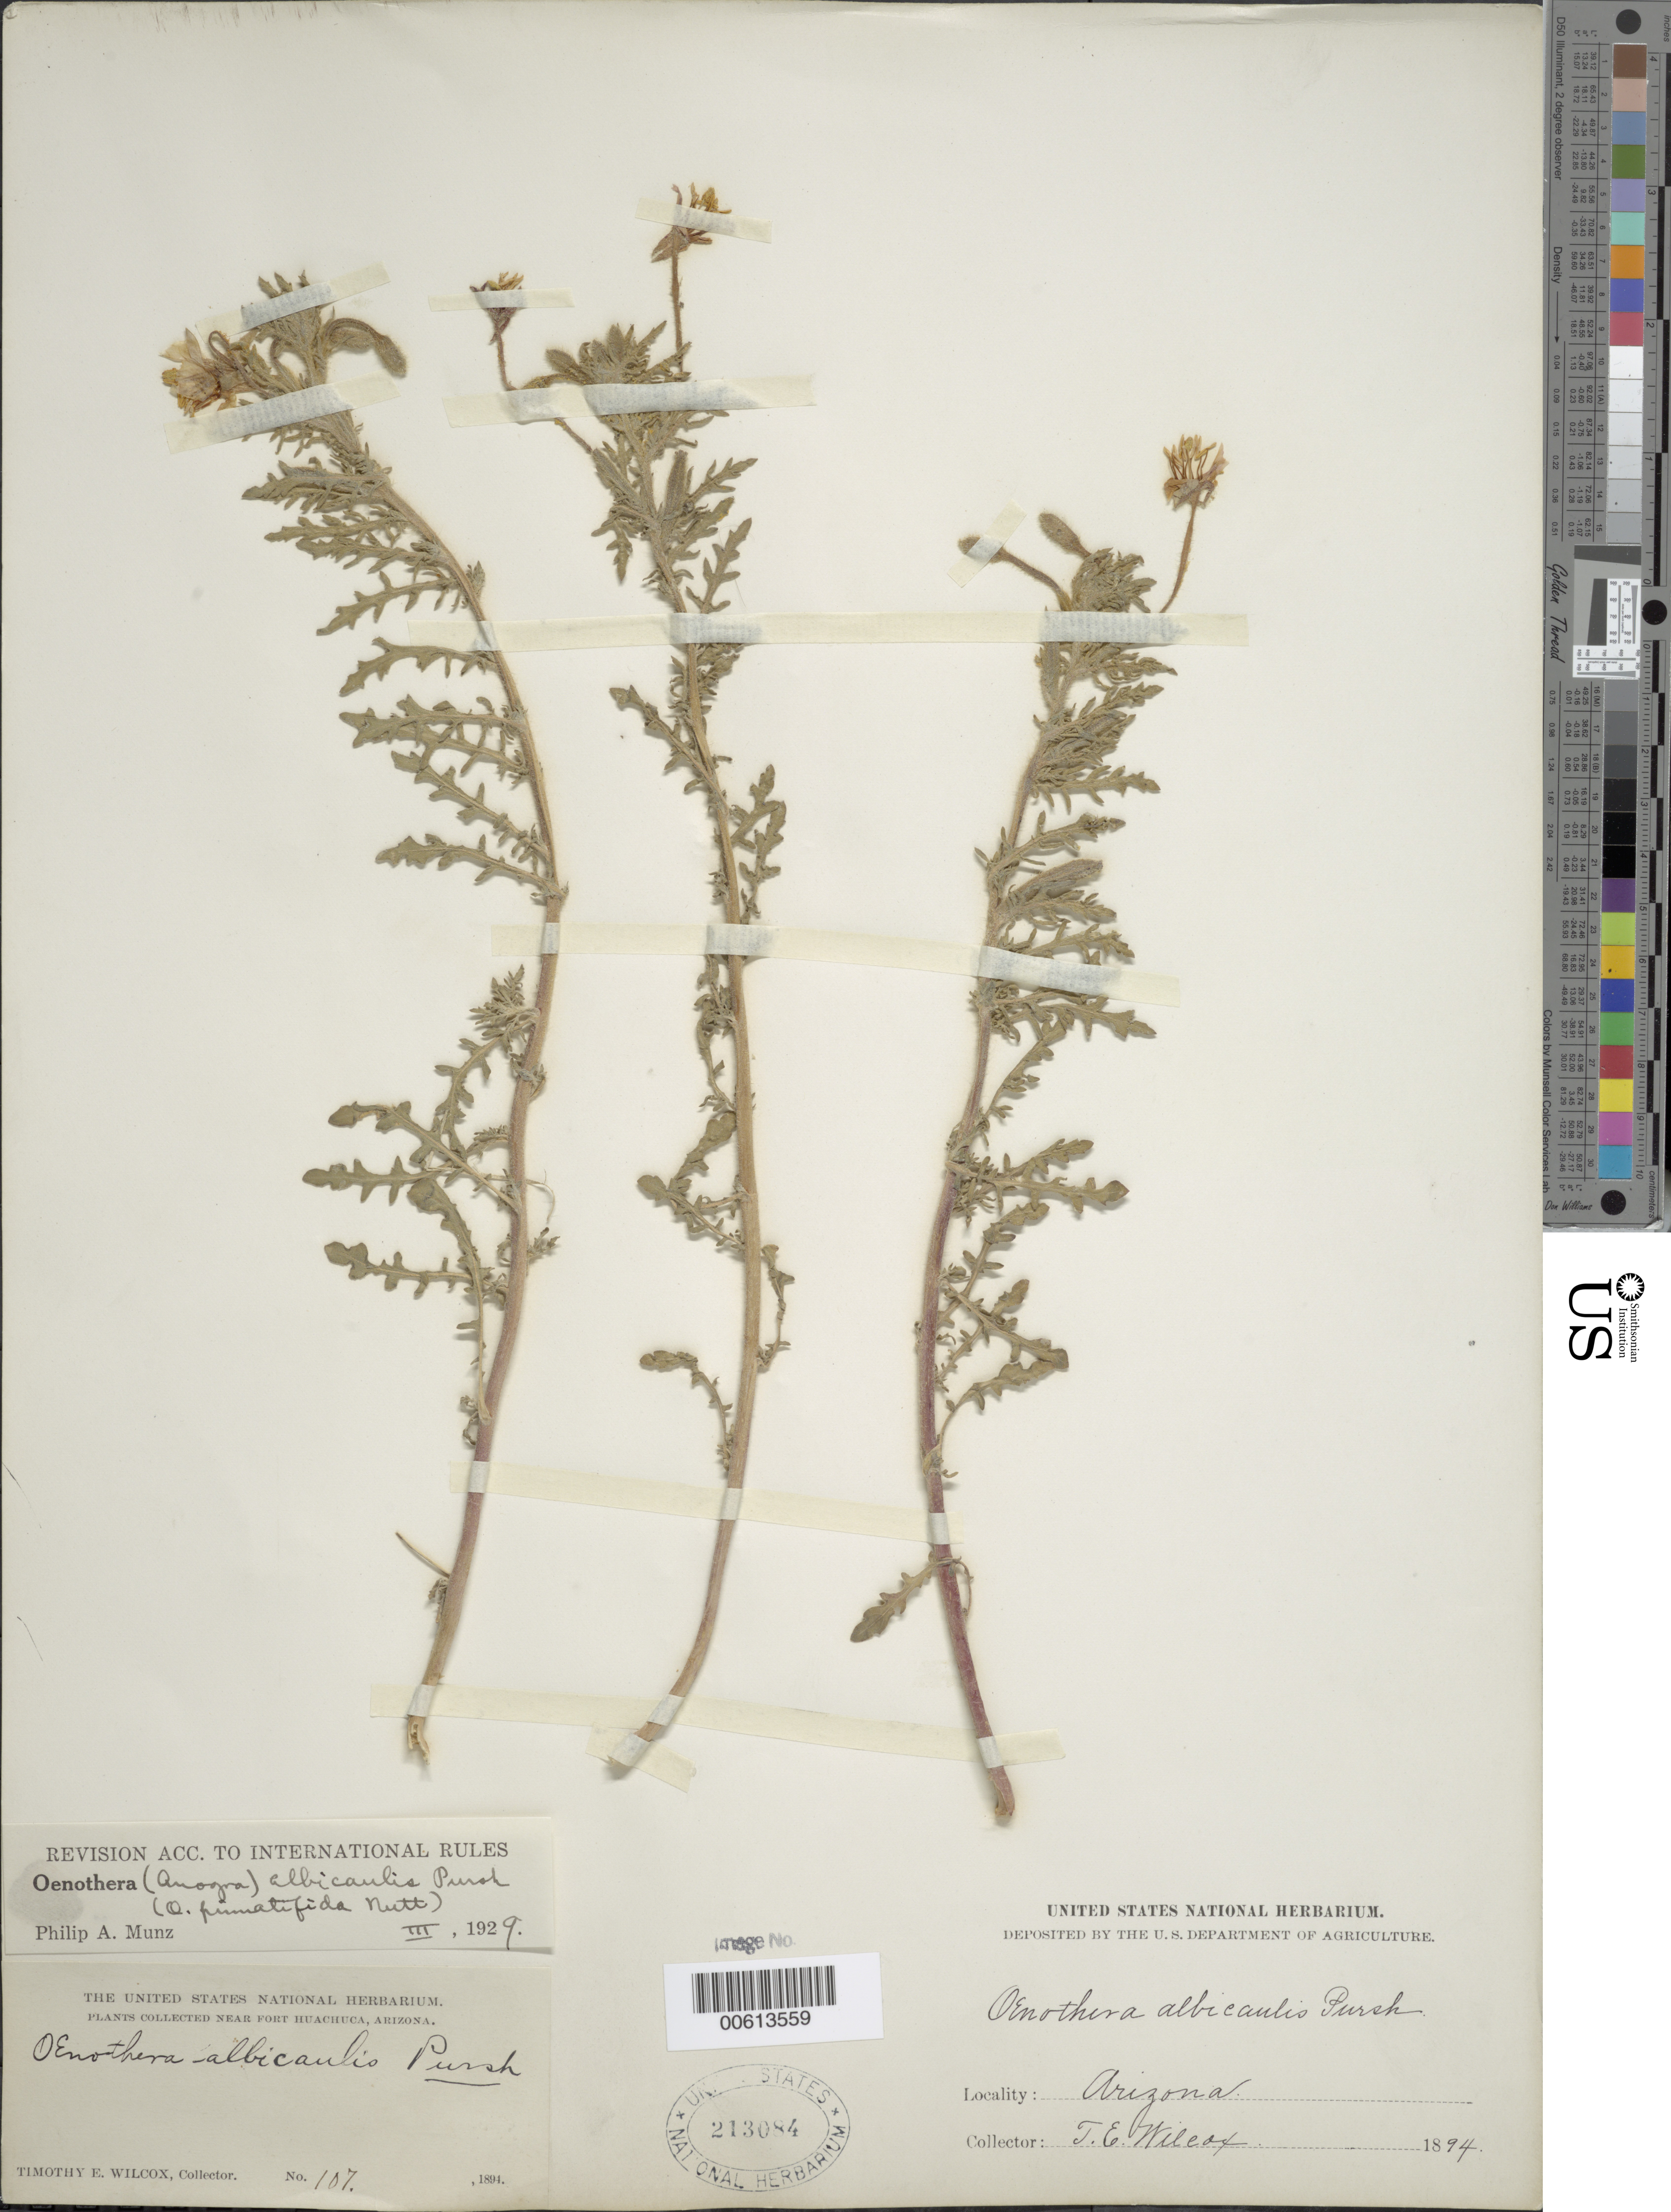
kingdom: Plantae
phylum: Tracheophyta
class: Magnoliopsida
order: Myrtales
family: Onagraceae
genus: Oenothera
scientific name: Oenothera albicaulis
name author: Pursh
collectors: T. E. Wilcox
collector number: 107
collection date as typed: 1894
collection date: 1894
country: United States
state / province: Arizona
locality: Near Fort Huachuca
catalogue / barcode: US 213084